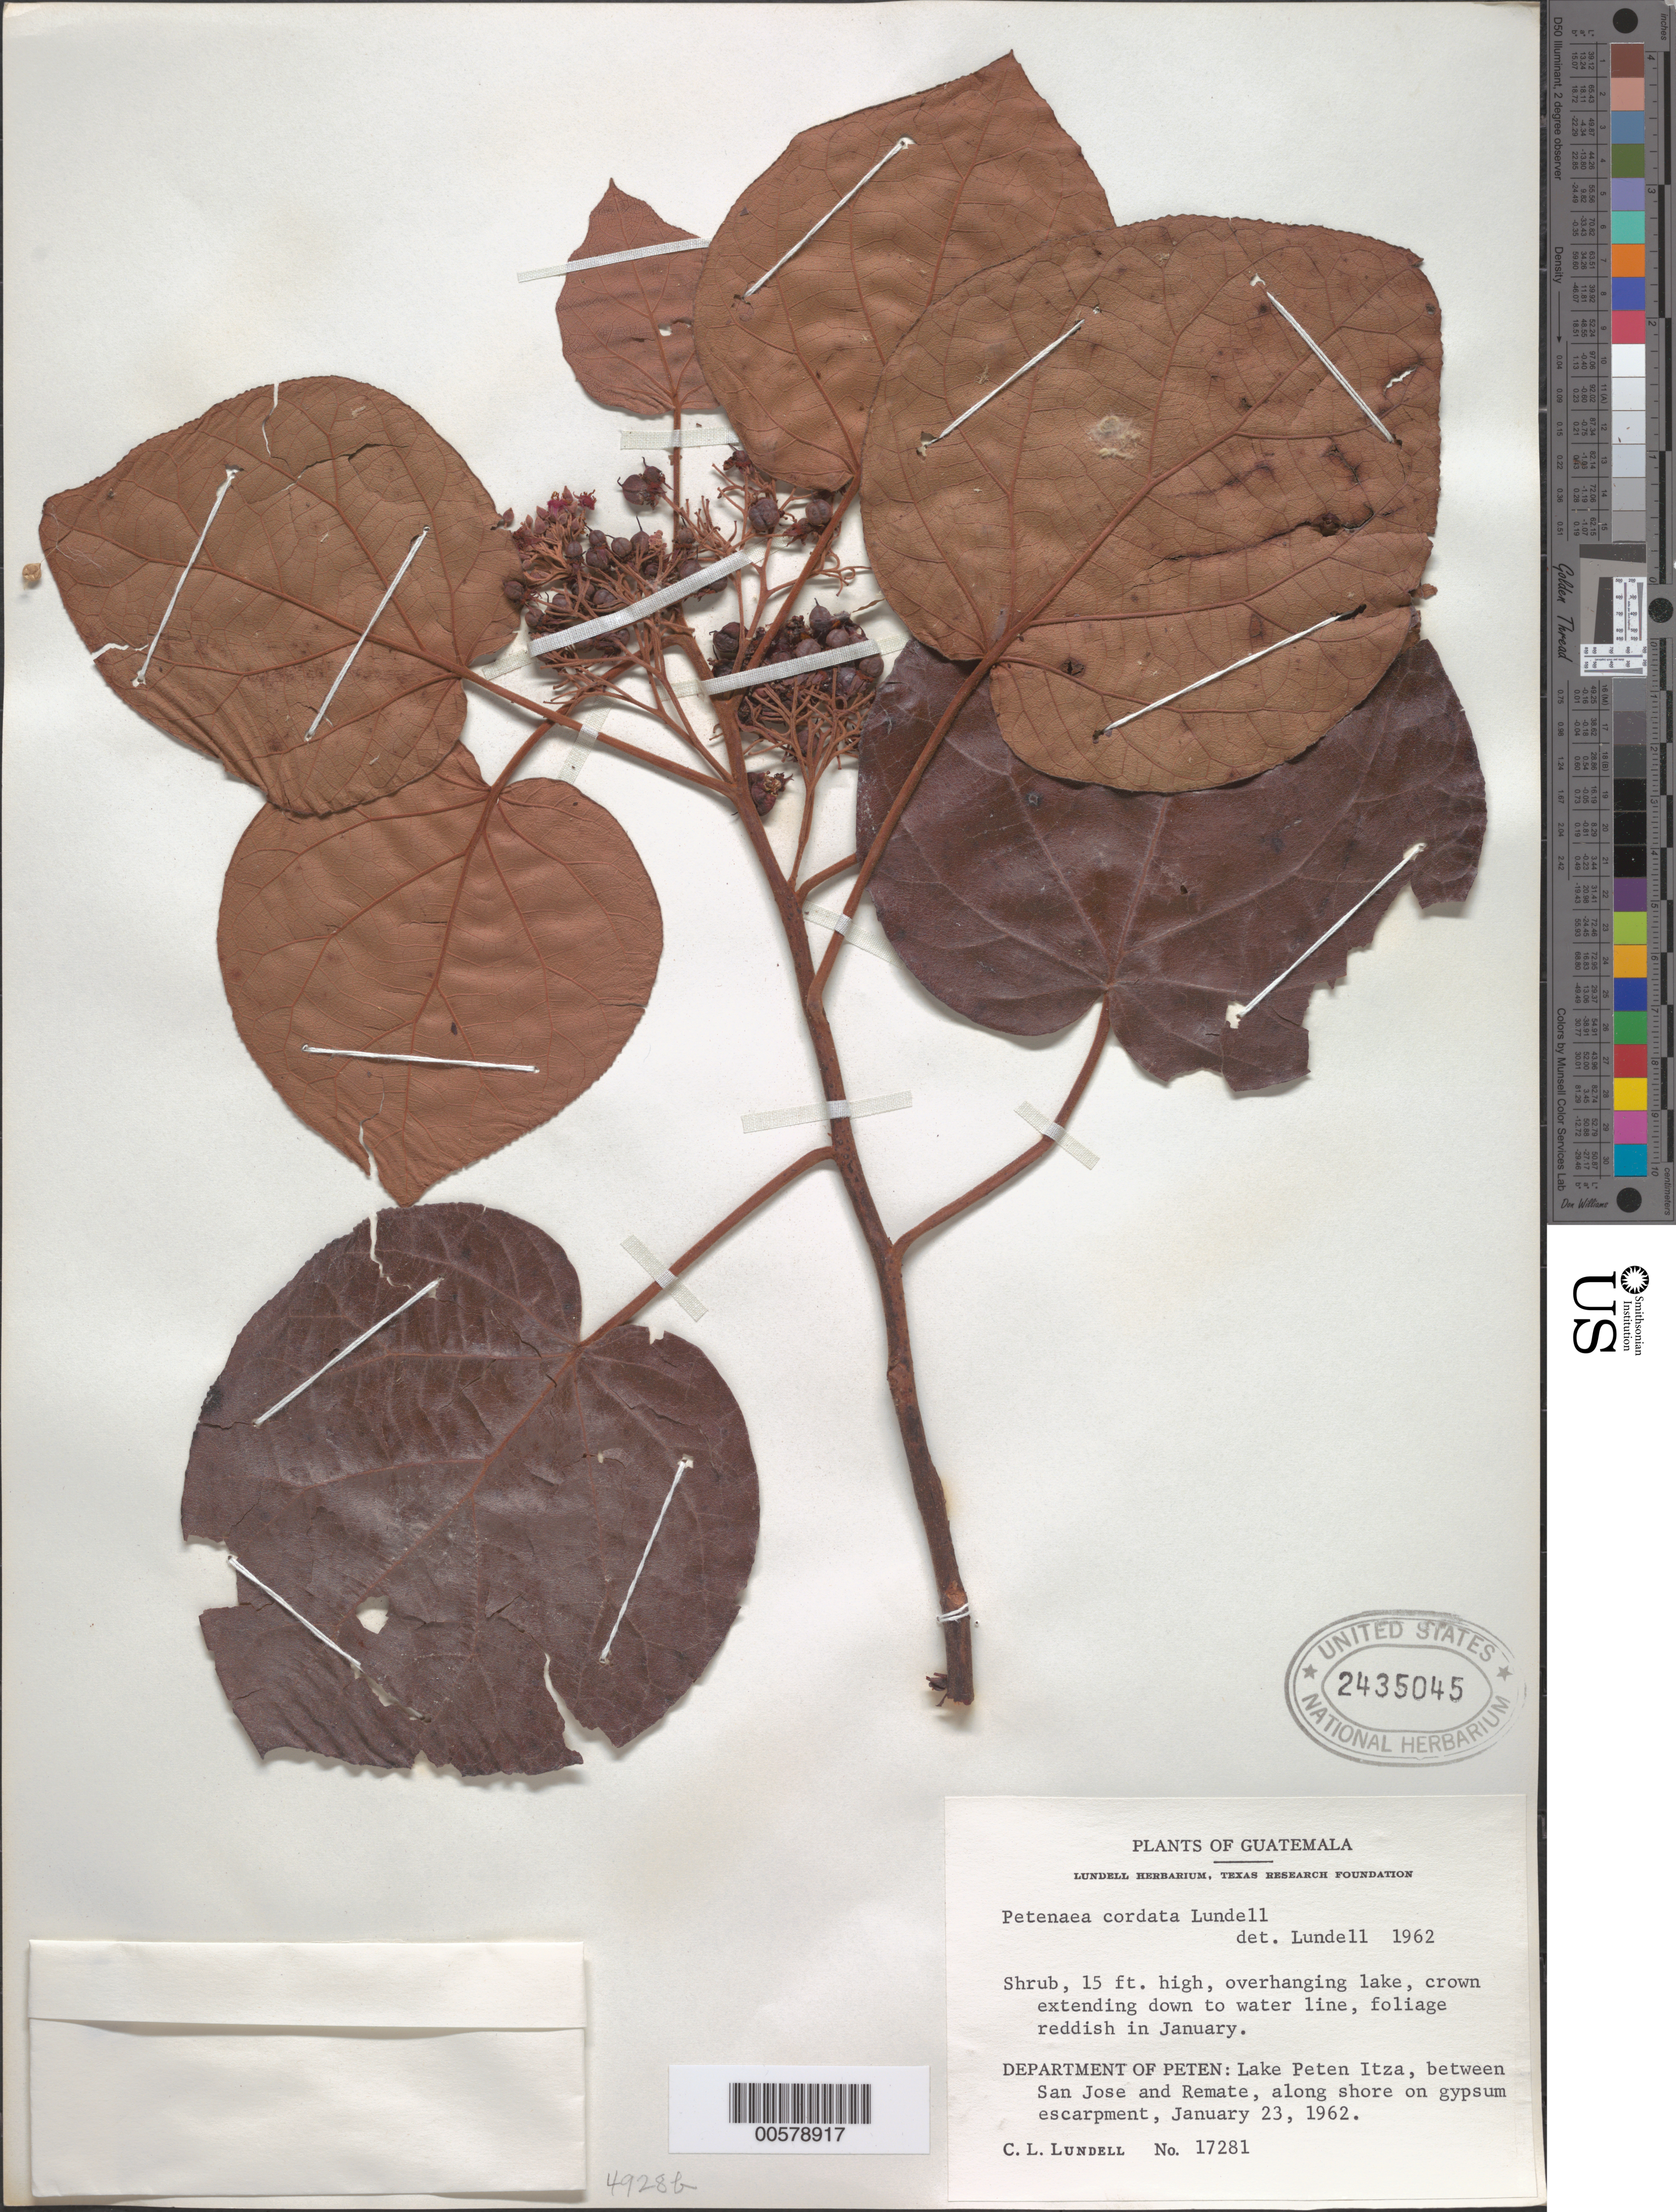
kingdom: Plantae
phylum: Tracheophyta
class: Magnoliopsida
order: Huerteales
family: Petenaeaceae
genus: Petenaea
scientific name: Petenaea cordata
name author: Lundell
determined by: Lundell, --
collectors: C. L. Lundell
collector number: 17281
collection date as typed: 23 Jan 1962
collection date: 1962-01-23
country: Guatemala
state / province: El Petén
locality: Lake Petèn-Itza, between San Jose and Remate, along shore at gypsum escarpment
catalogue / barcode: US 2435045